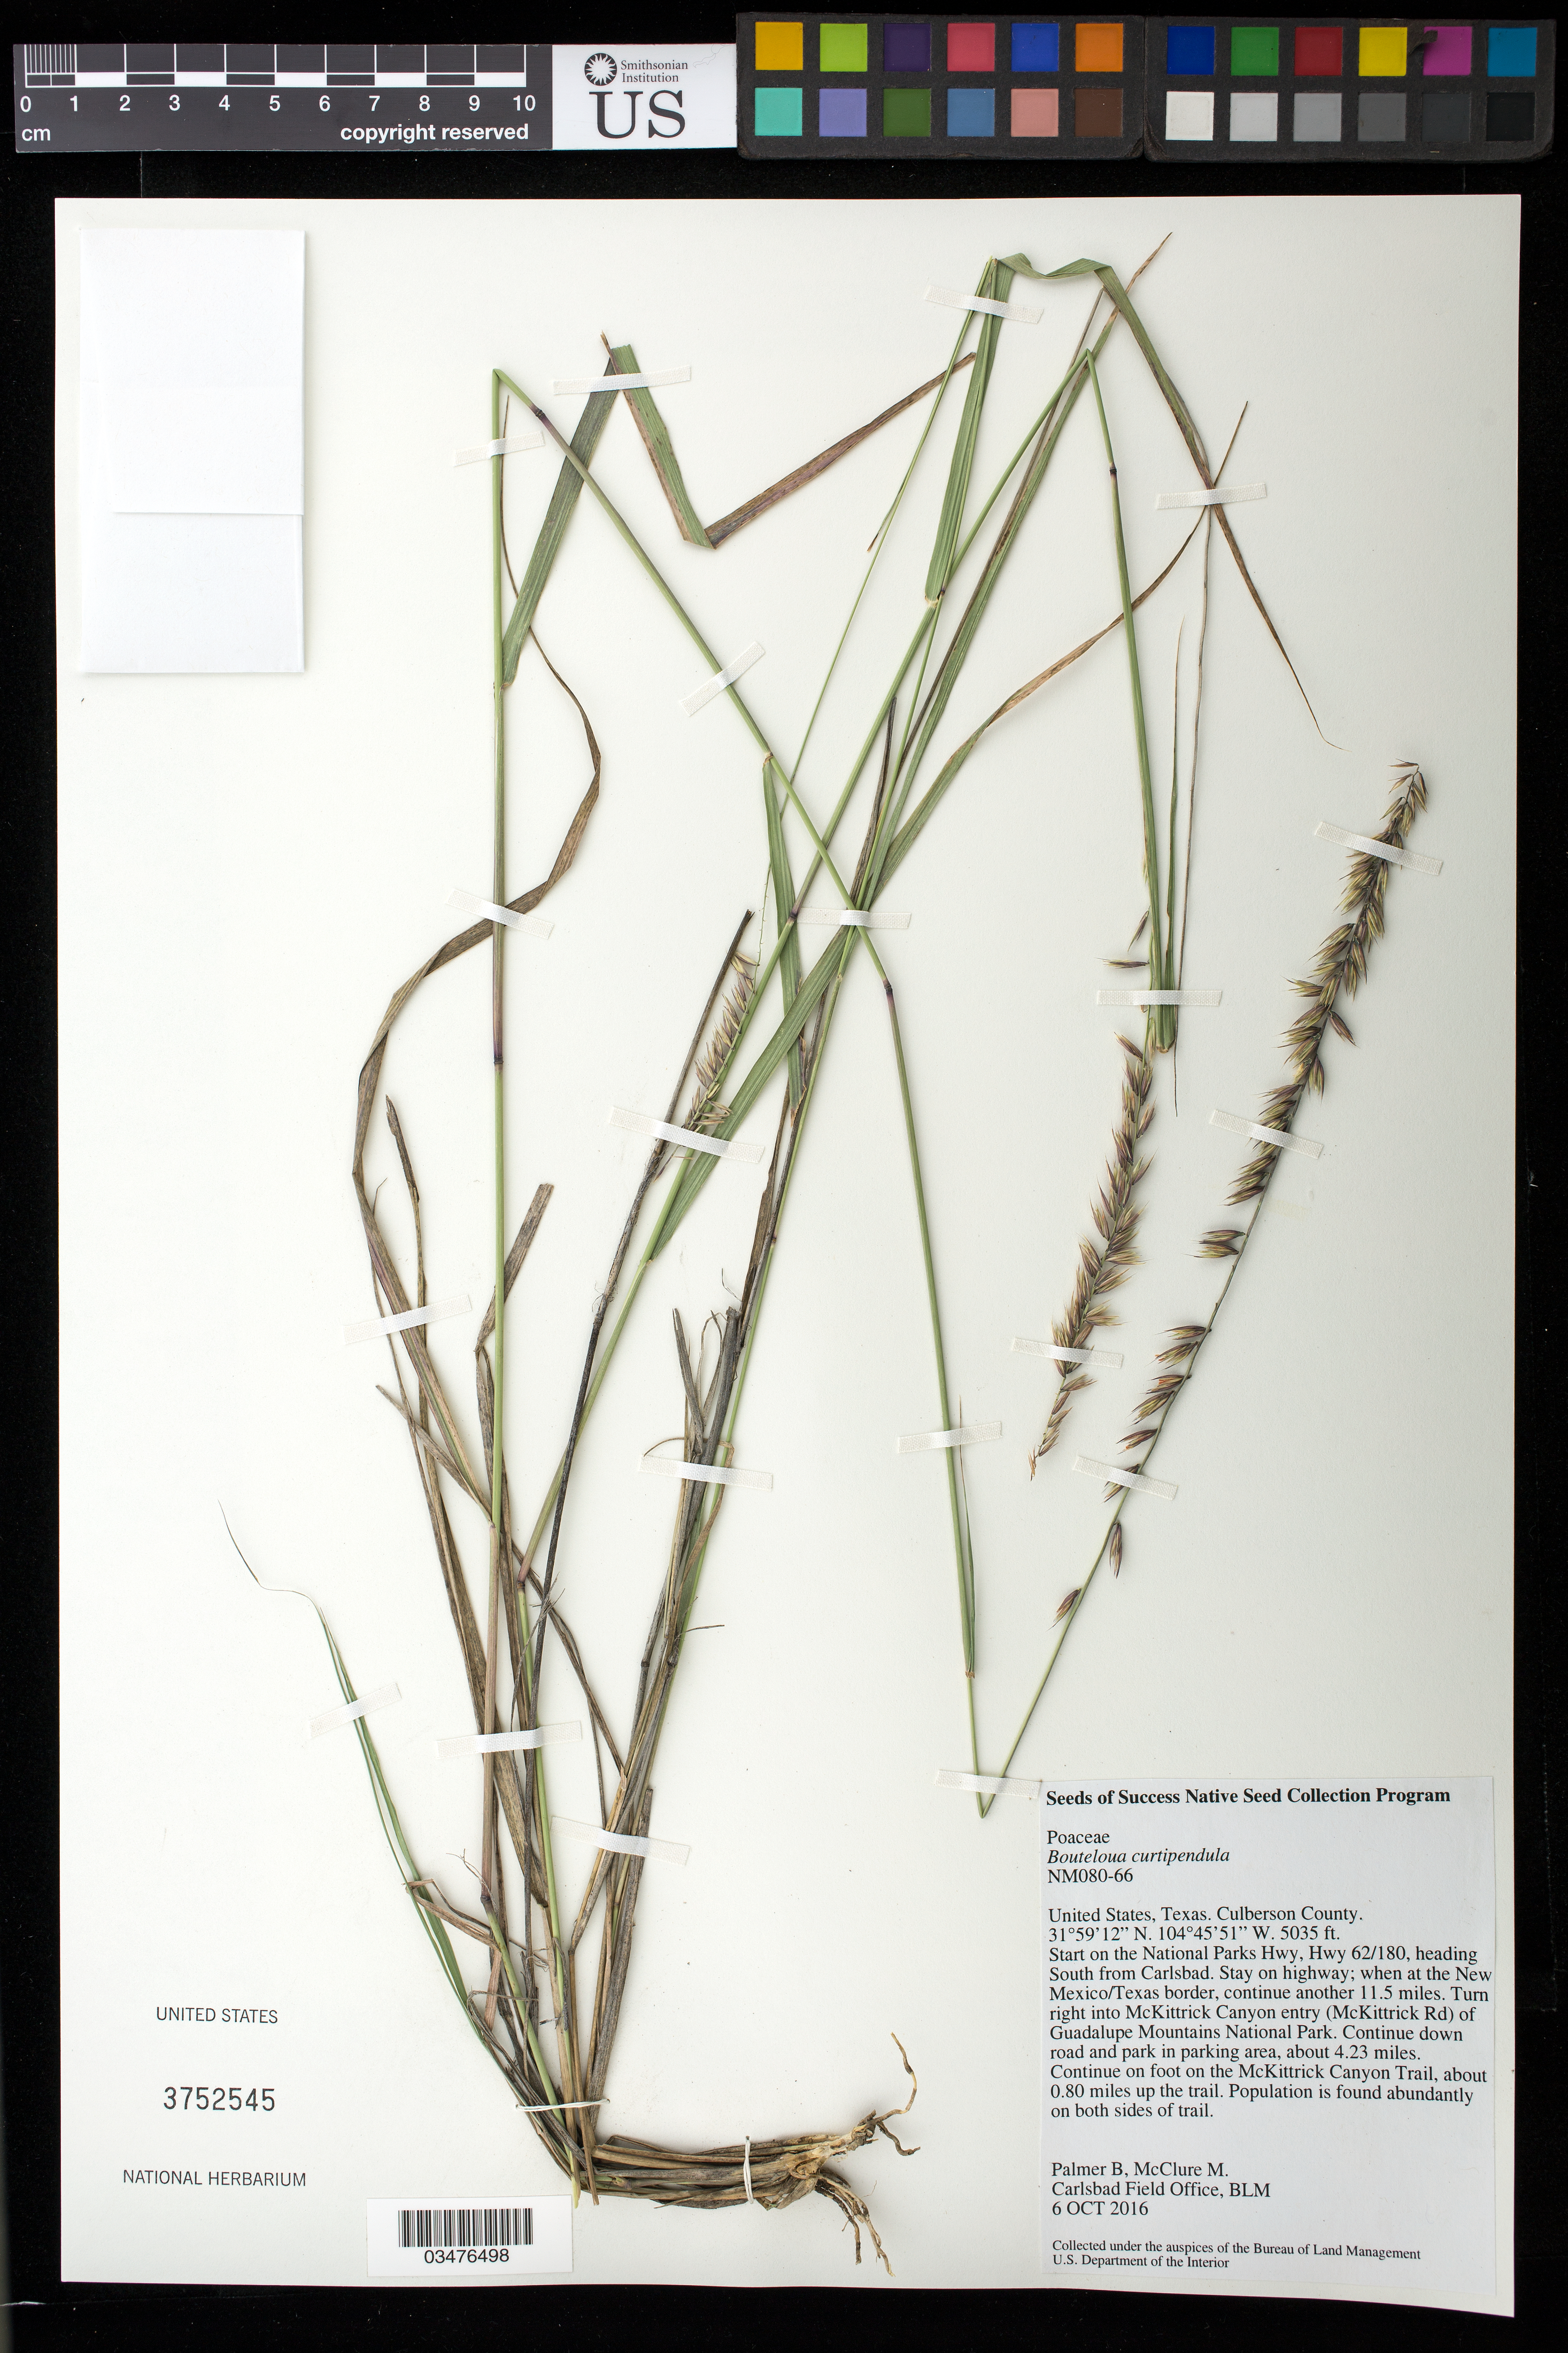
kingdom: Plantae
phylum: Tracheophyta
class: Liliopsida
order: Poales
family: Poaceae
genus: Bouteloua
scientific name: Bouteloua curtipendula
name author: (Michx.) Torr.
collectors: B. Palmer & M. McClure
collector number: NM080-66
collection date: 2016-10-06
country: United States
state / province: Texas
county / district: Culberson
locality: Guadalupe Mountains Naitonal Park, McKittrick Canyon Trail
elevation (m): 1535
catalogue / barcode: US 3752545